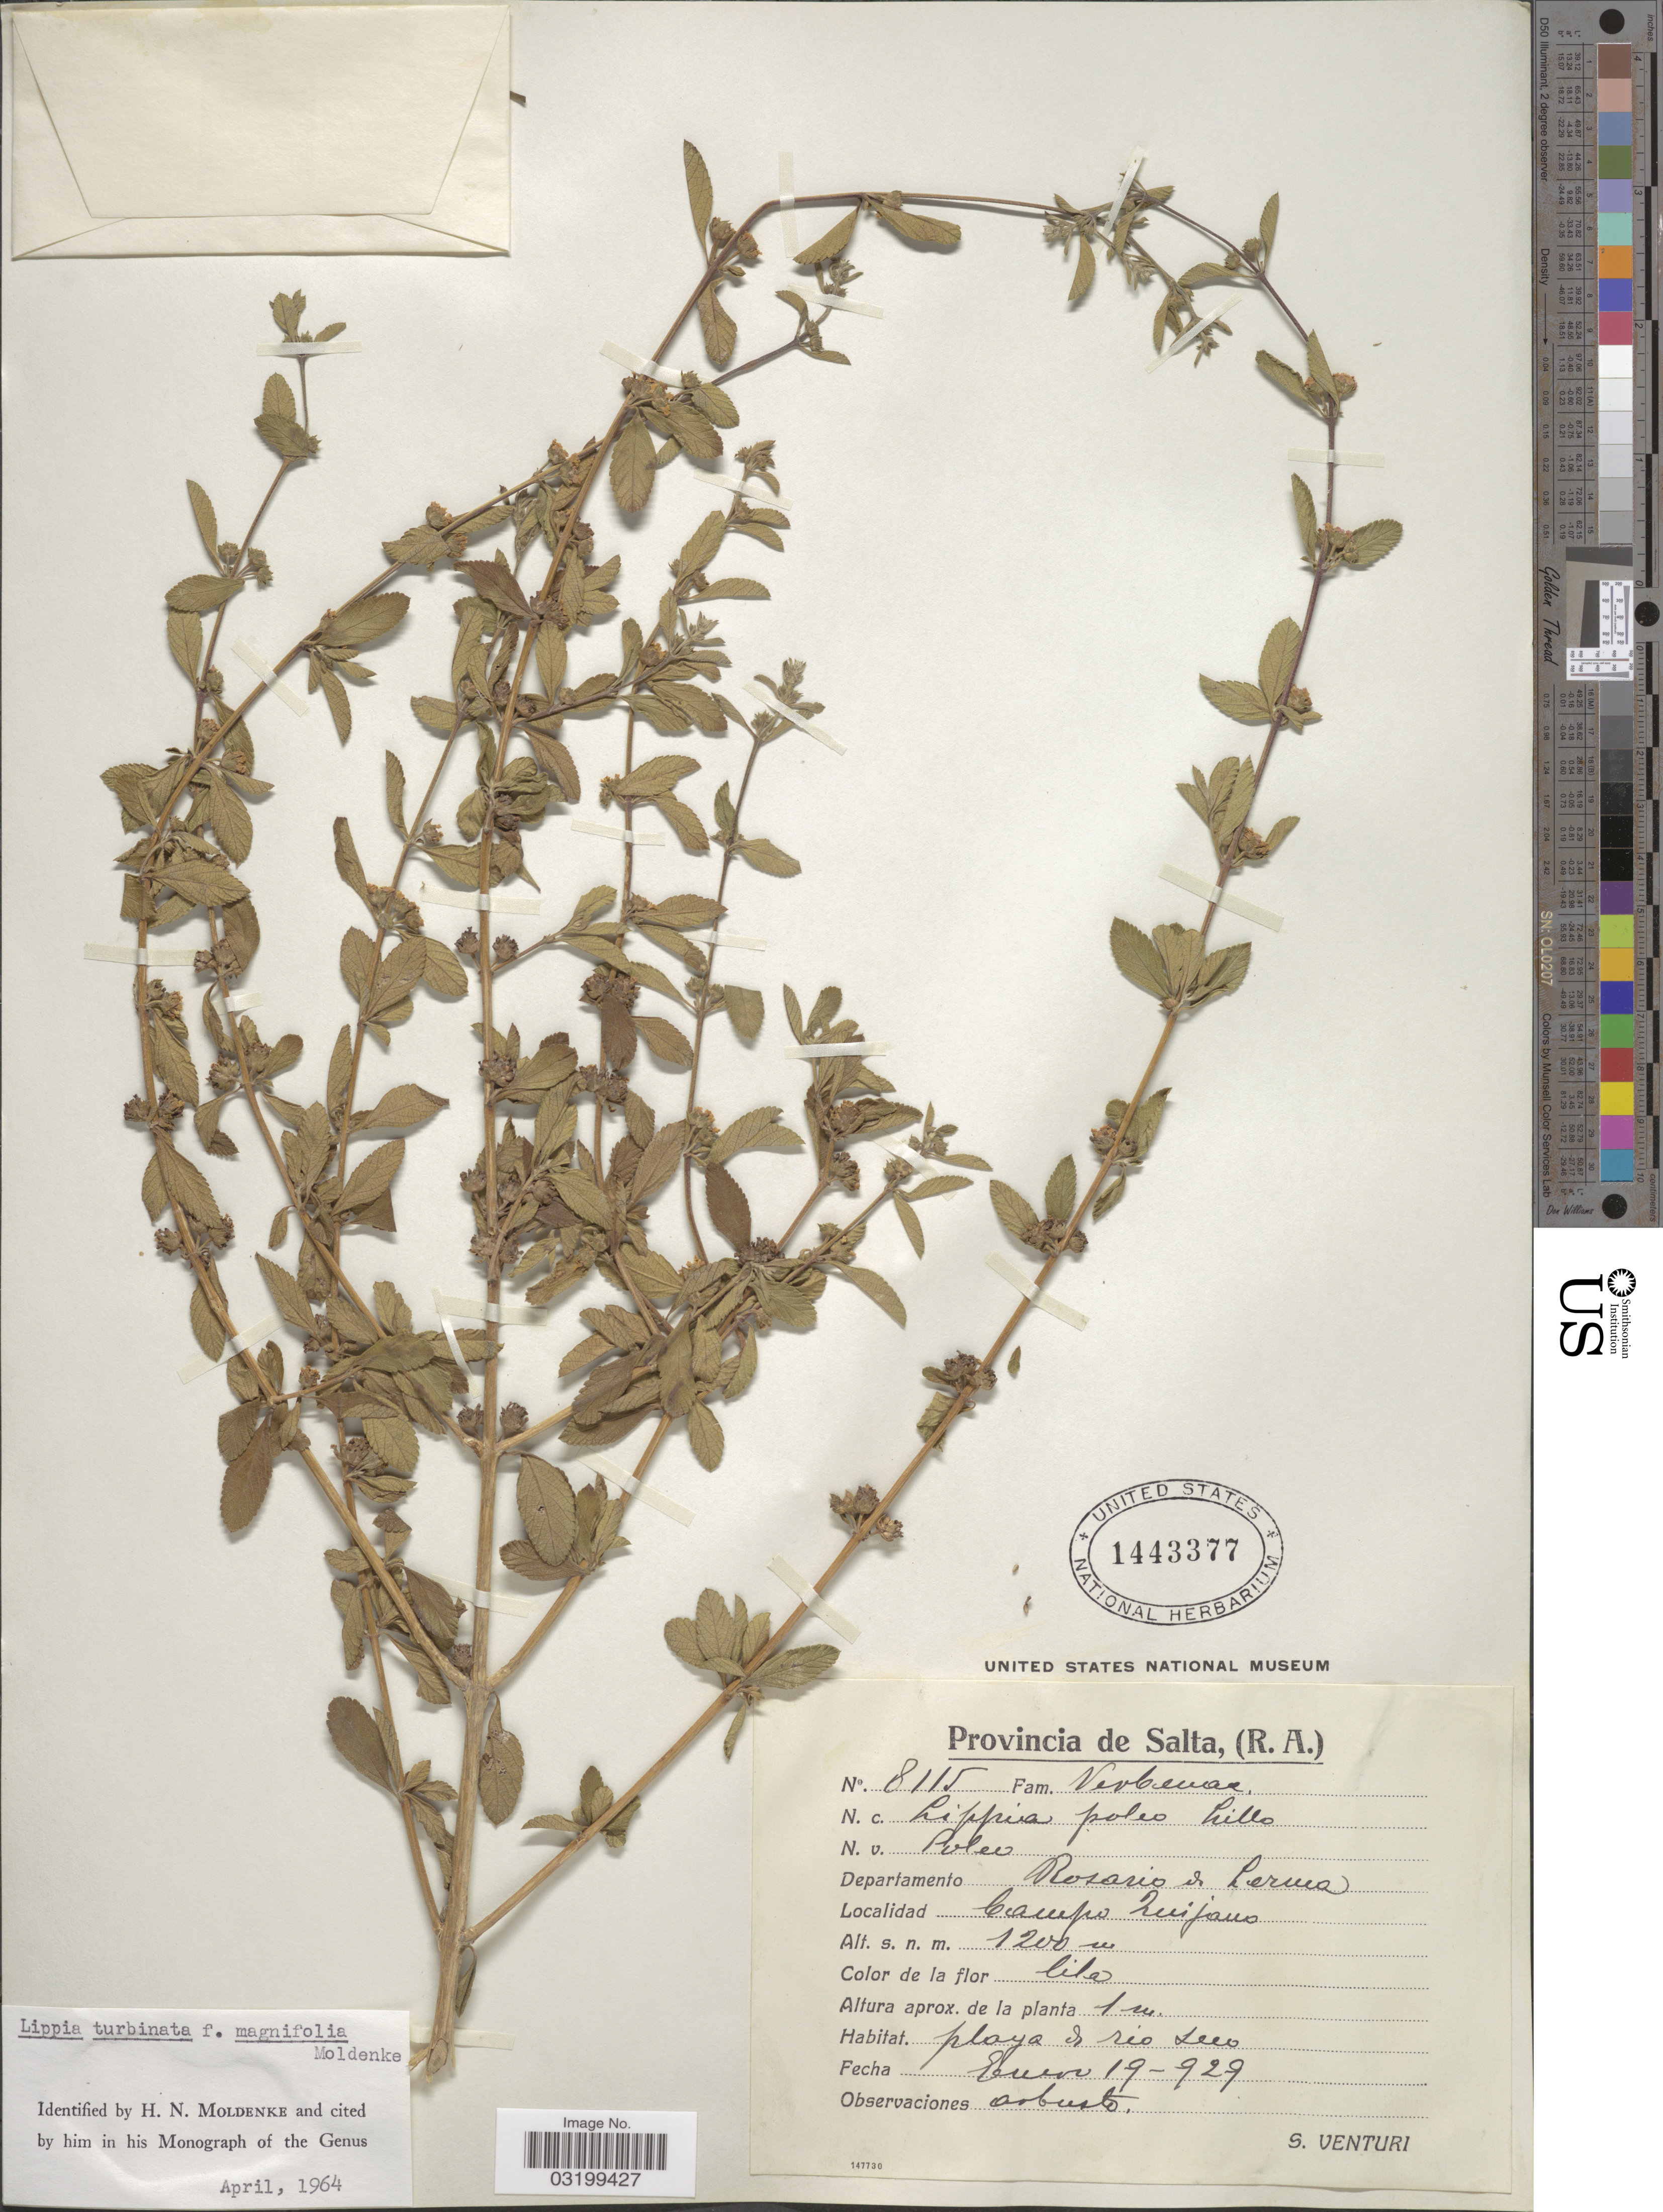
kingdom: Plantae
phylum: Tracheophyta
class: Magnoliopsida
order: Lamiales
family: Verbenaceae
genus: Lippia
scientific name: Lippia turbinata f. magnifolia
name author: Moldenke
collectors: S. Venturi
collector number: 8115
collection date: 1929-01-19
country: Argentina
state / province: Salta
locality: Departamento Rosario de Lerma. Campo Quijano.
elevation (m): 1200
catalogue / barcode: US 1443377